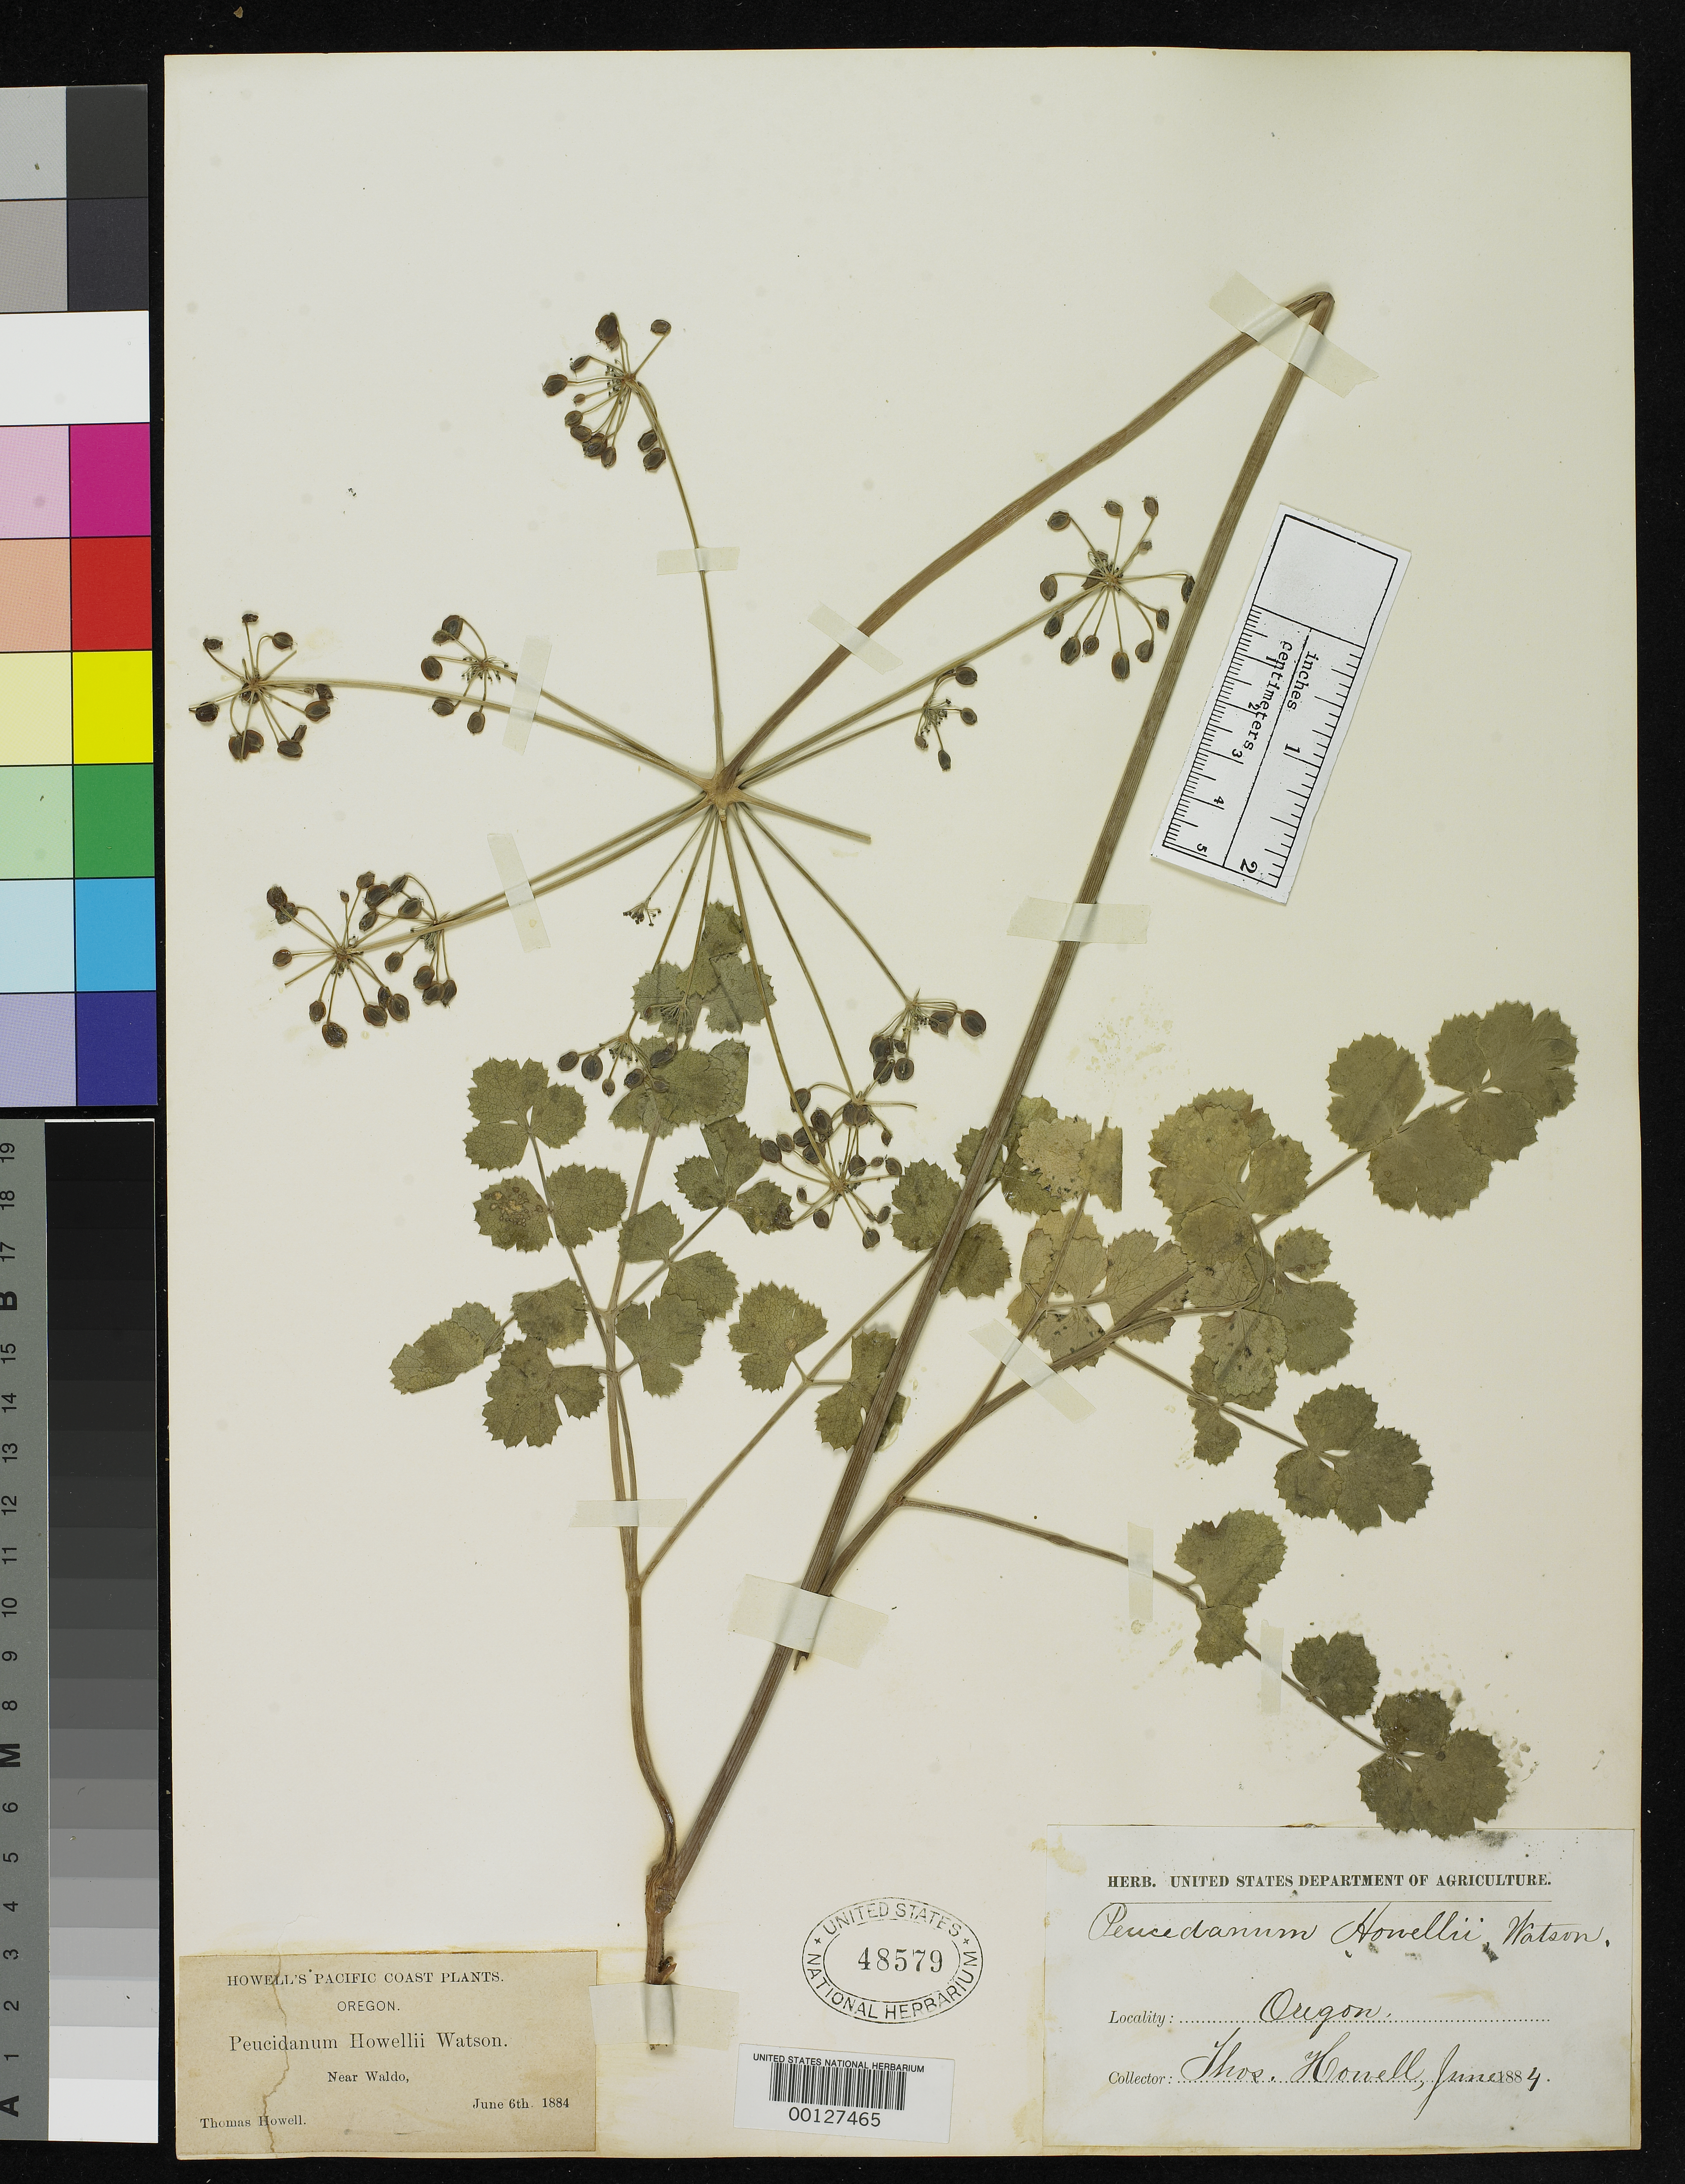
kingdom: Plantae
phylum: Tracheophyta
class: Magnoliopsida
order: Apiales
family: Apiaceae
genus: Peucedanum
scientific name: Peucedanum howellii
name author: S. Watson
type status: Type Collection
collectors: T. J. Howell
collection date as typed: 06 Jun 1884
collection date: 1884-06-06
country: United States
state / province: Oregon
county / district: Josephine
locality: Near Waldo.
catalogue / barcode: US 48579